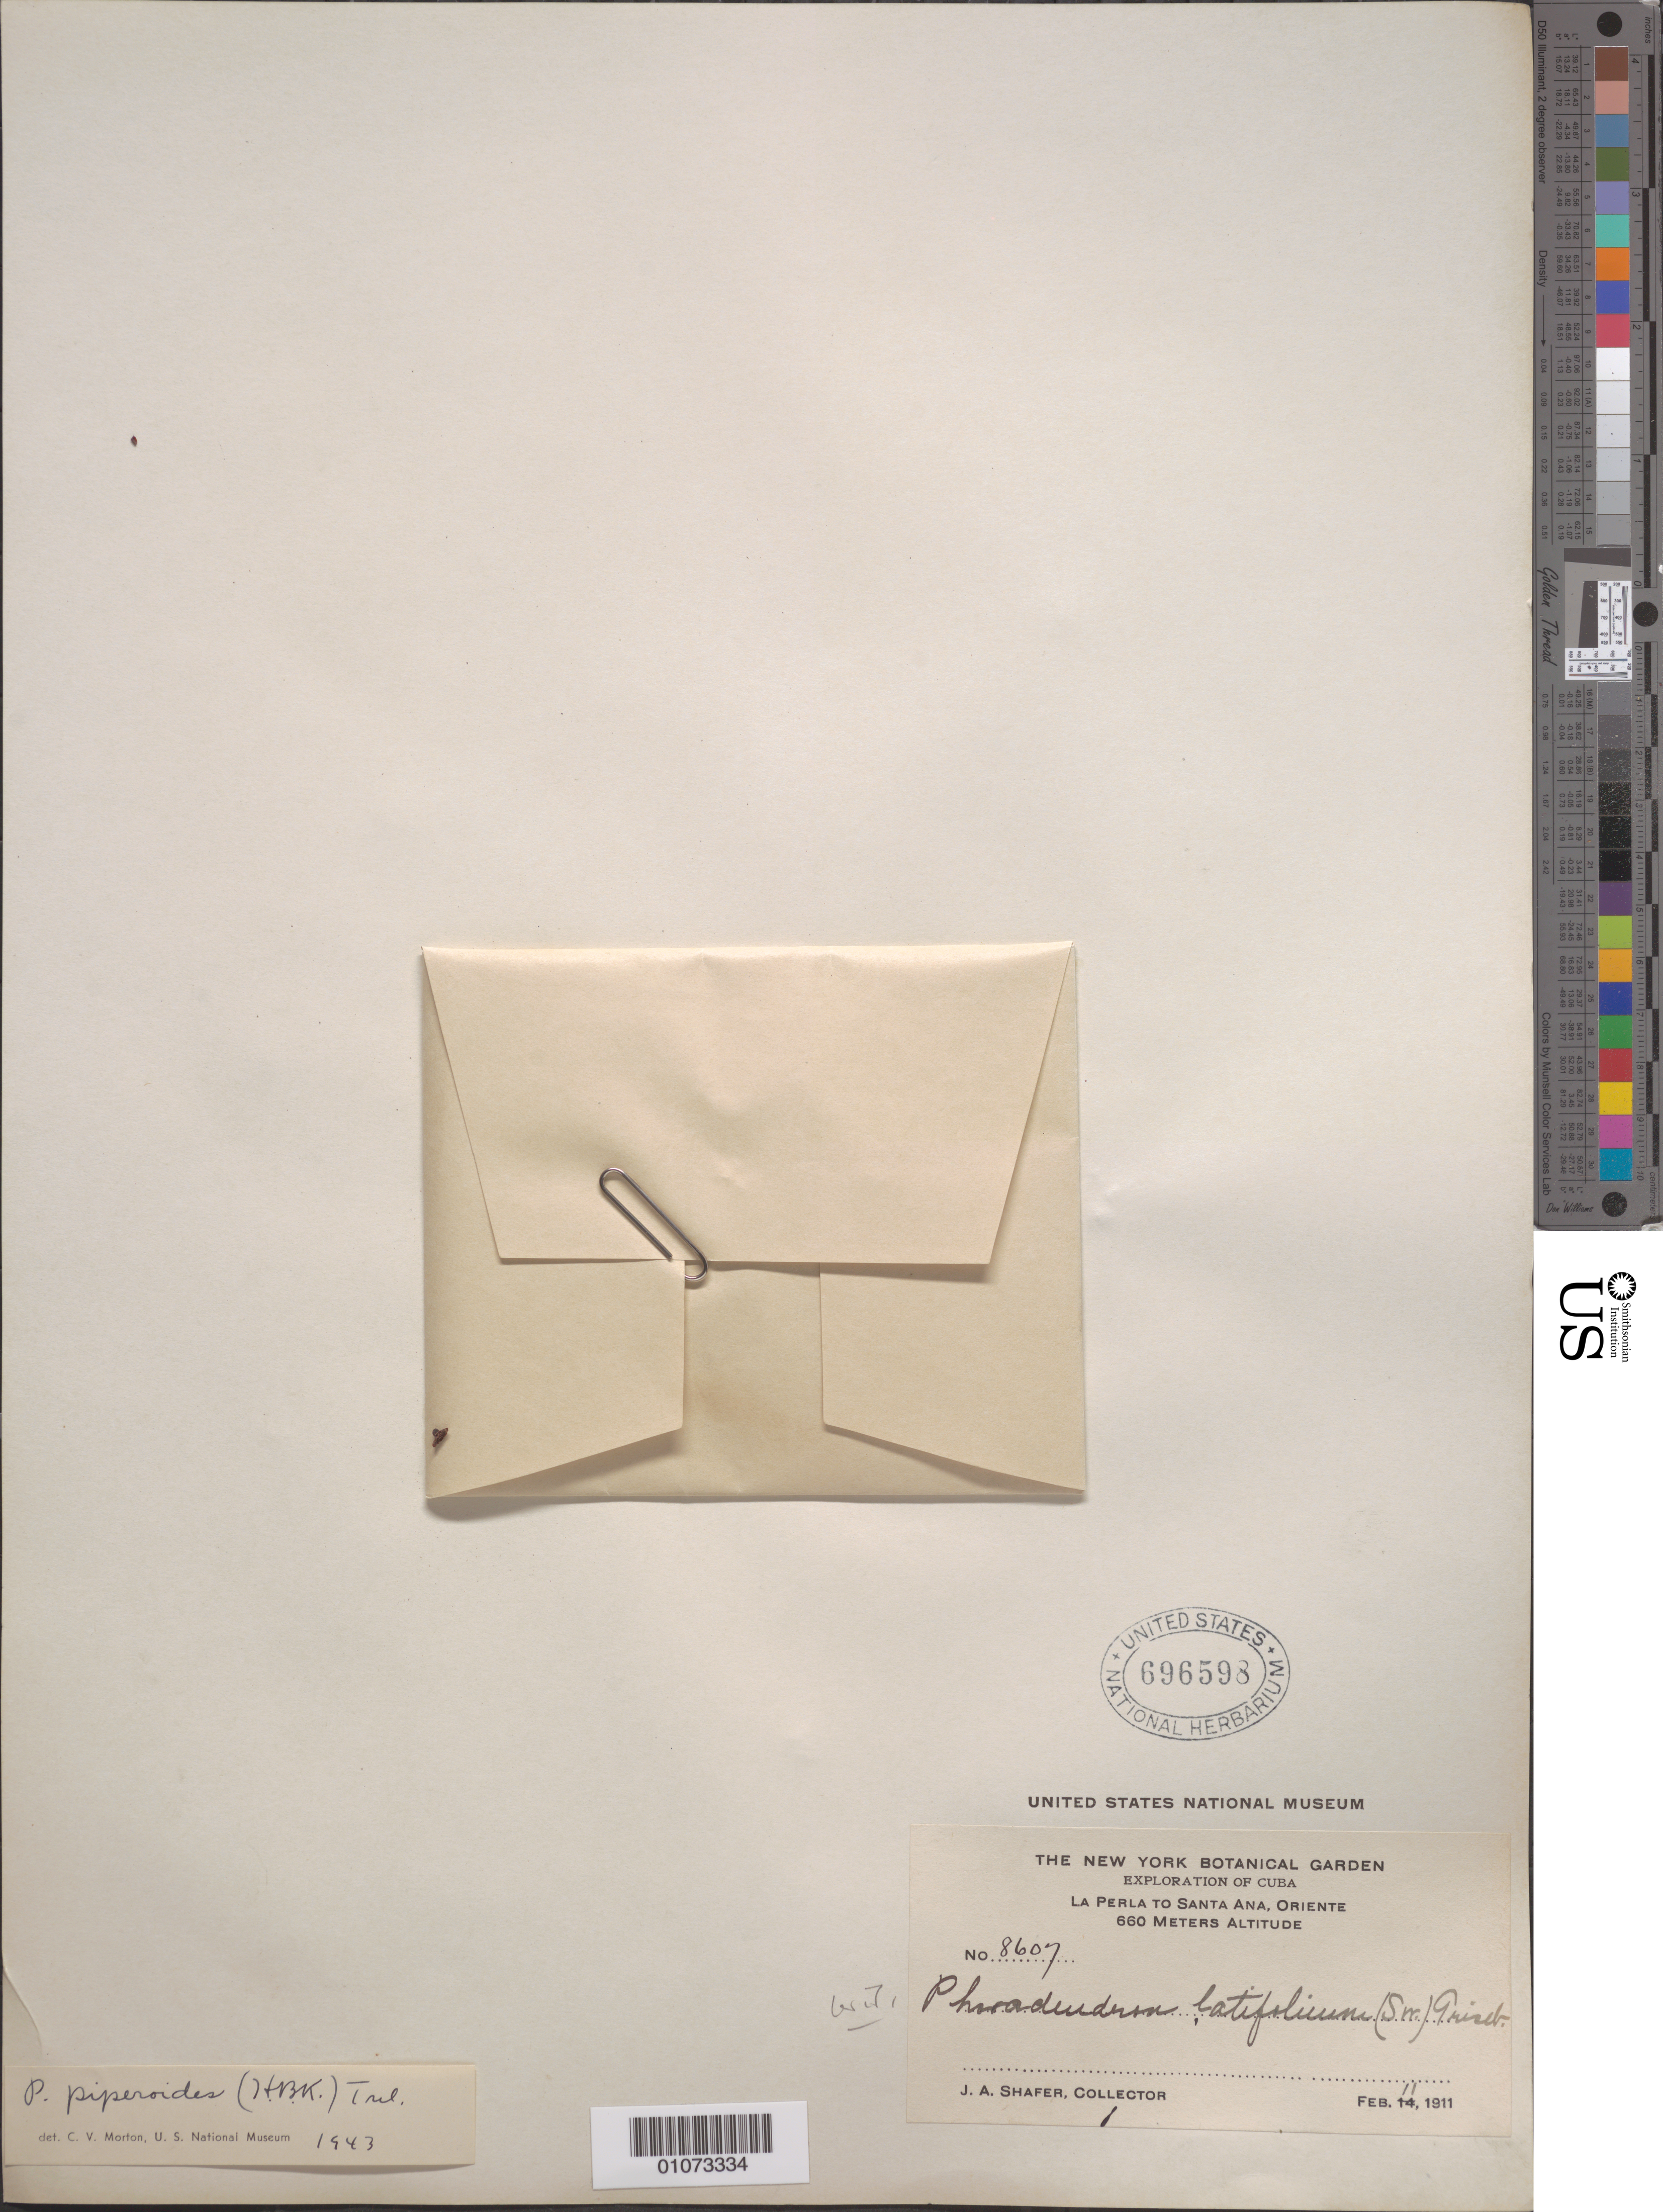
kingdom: Plantae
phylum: Tracheophyta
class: Magnoliopsida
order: Santalales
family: Viscaceae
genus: Phoradendron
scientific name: Phoradendron piperoides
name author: (Kunth) Trel.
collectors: J. A. Shafer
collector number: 8607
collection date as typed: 11 Feb 1911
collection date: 1911-02-11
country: Cuba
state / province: Oriente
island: Cuba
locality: La Perla to Santa Ana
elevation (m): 600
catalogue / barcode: US 696598